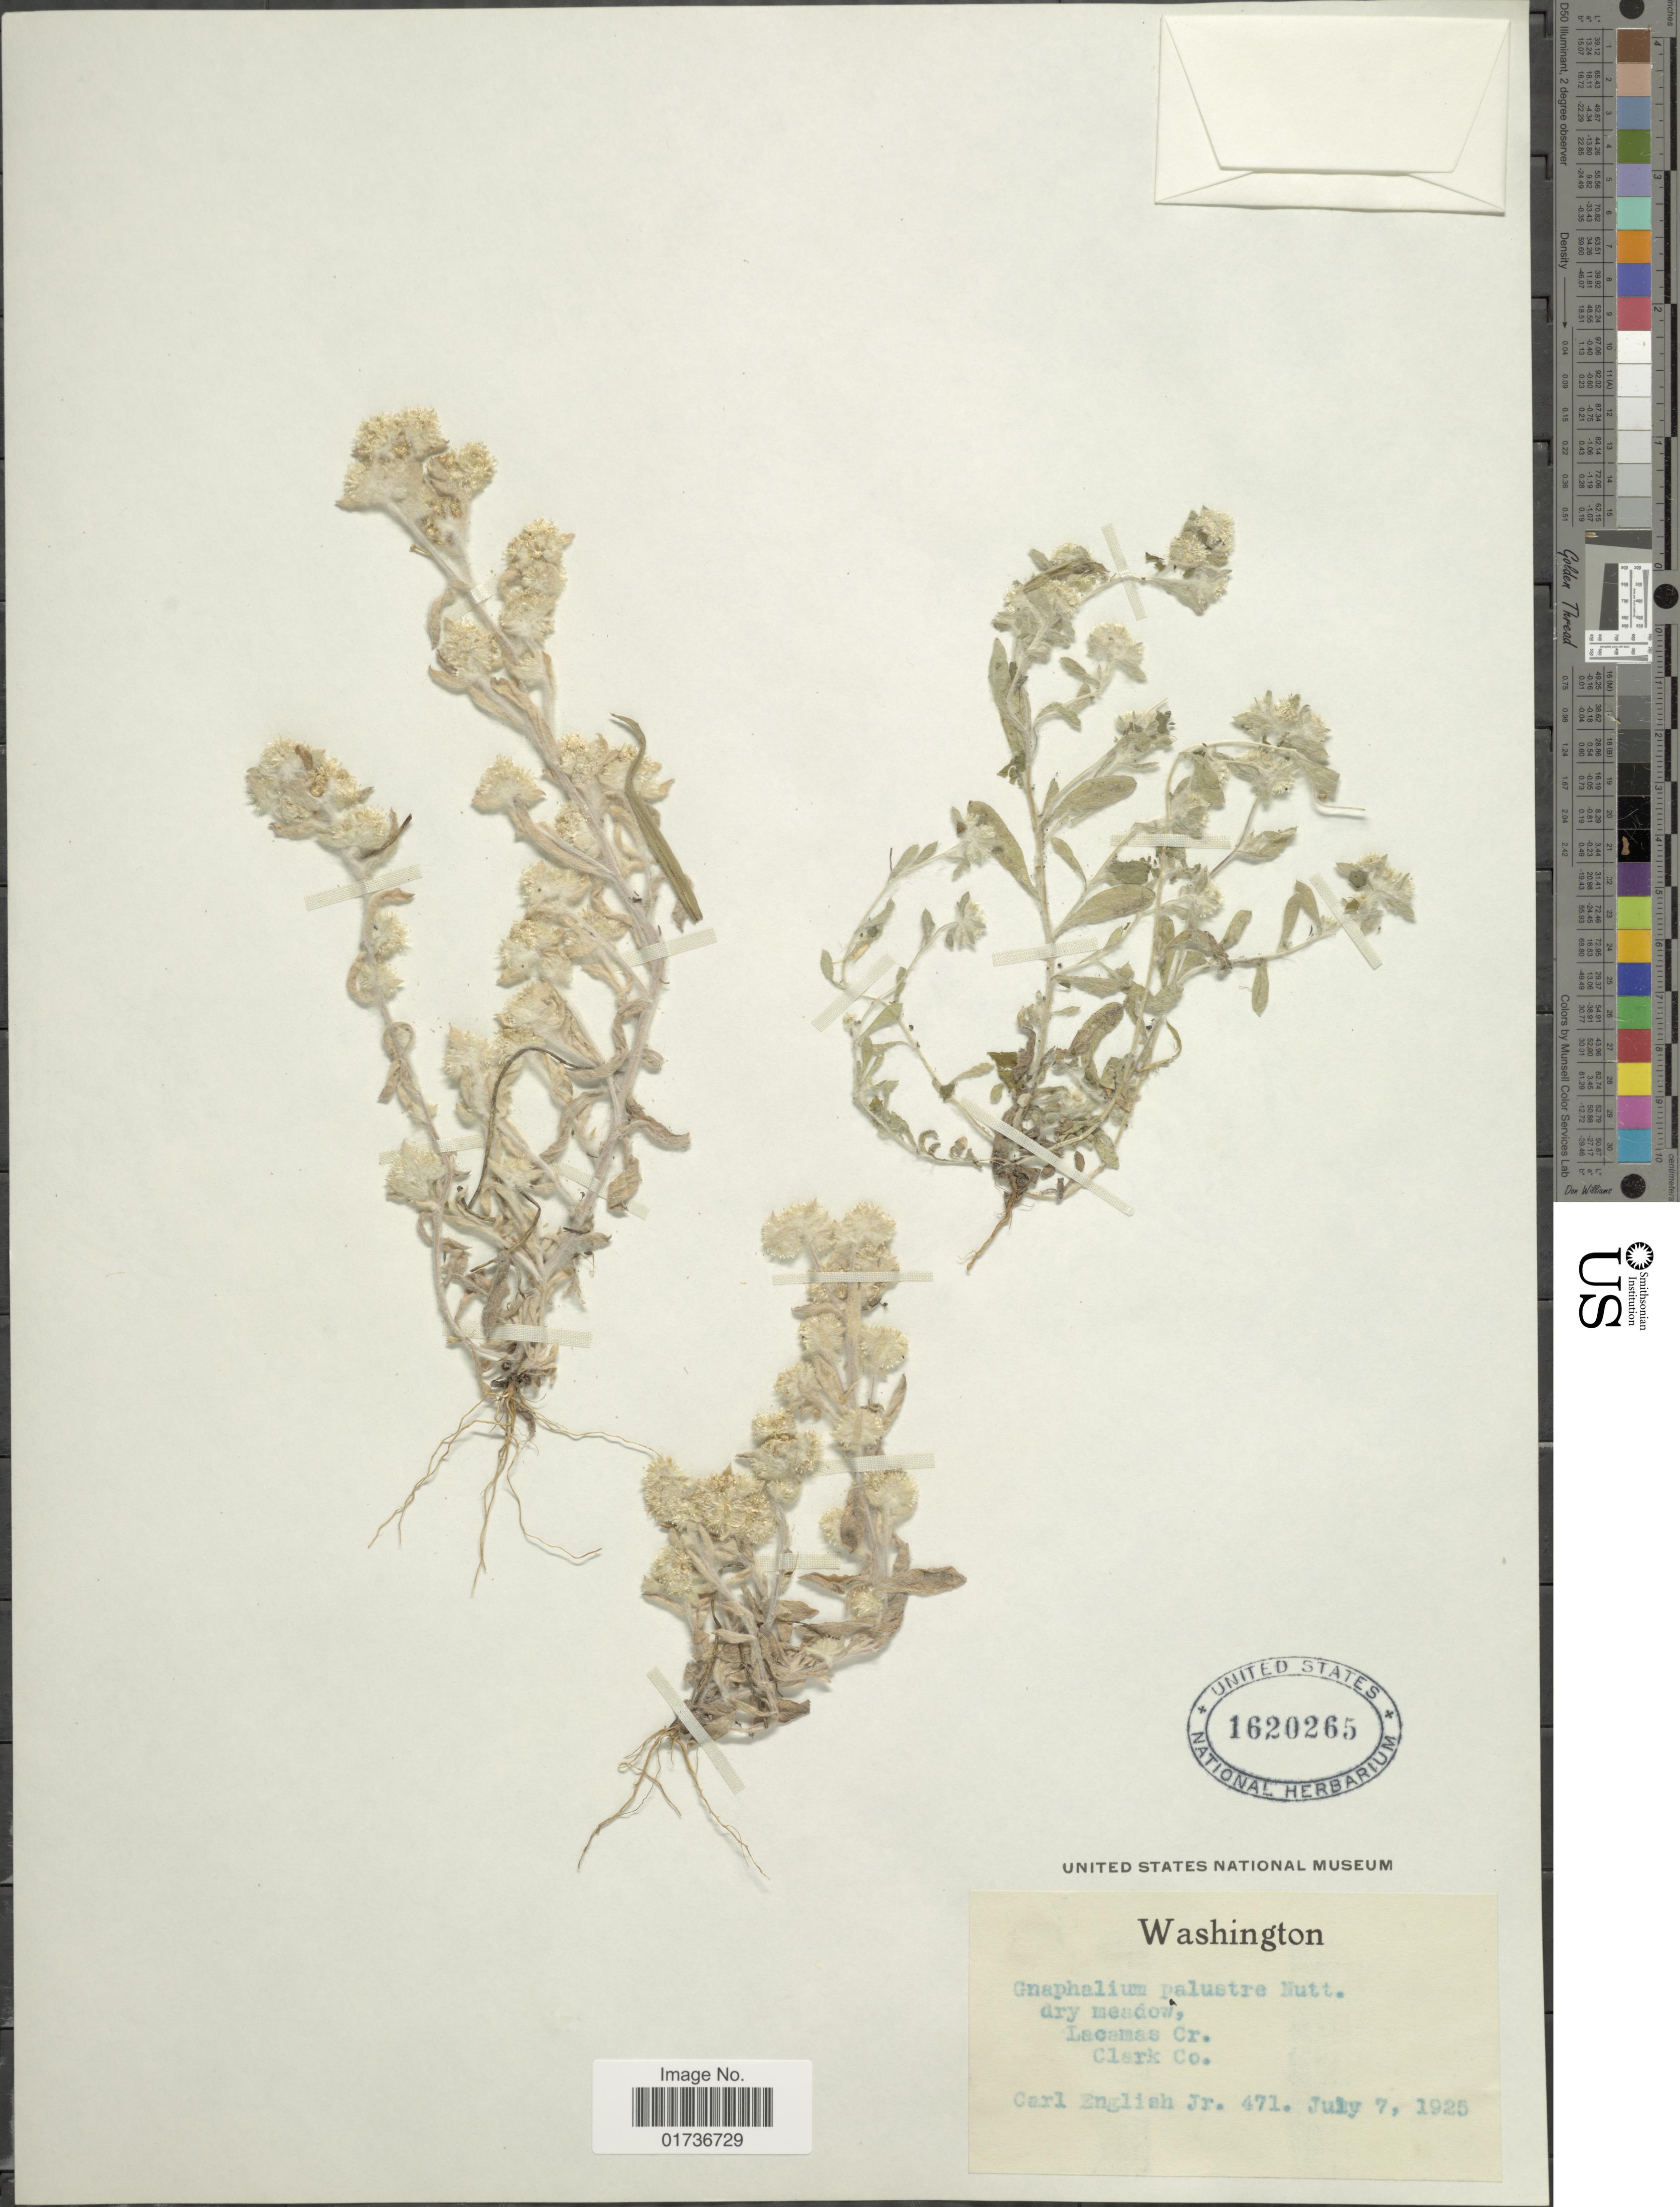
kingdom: Plantae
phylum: Tracheophyta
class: Magnoliopsida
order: Asterales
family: Asteraceae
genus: Gnaphalium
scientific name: Gnaphalium palustre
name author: Nutt.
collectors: C. English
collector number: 471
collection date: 1925-08-07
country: United States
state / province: Washington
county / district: Clark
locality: Lacamas Cr. Clark Co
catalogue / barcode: US 1620265